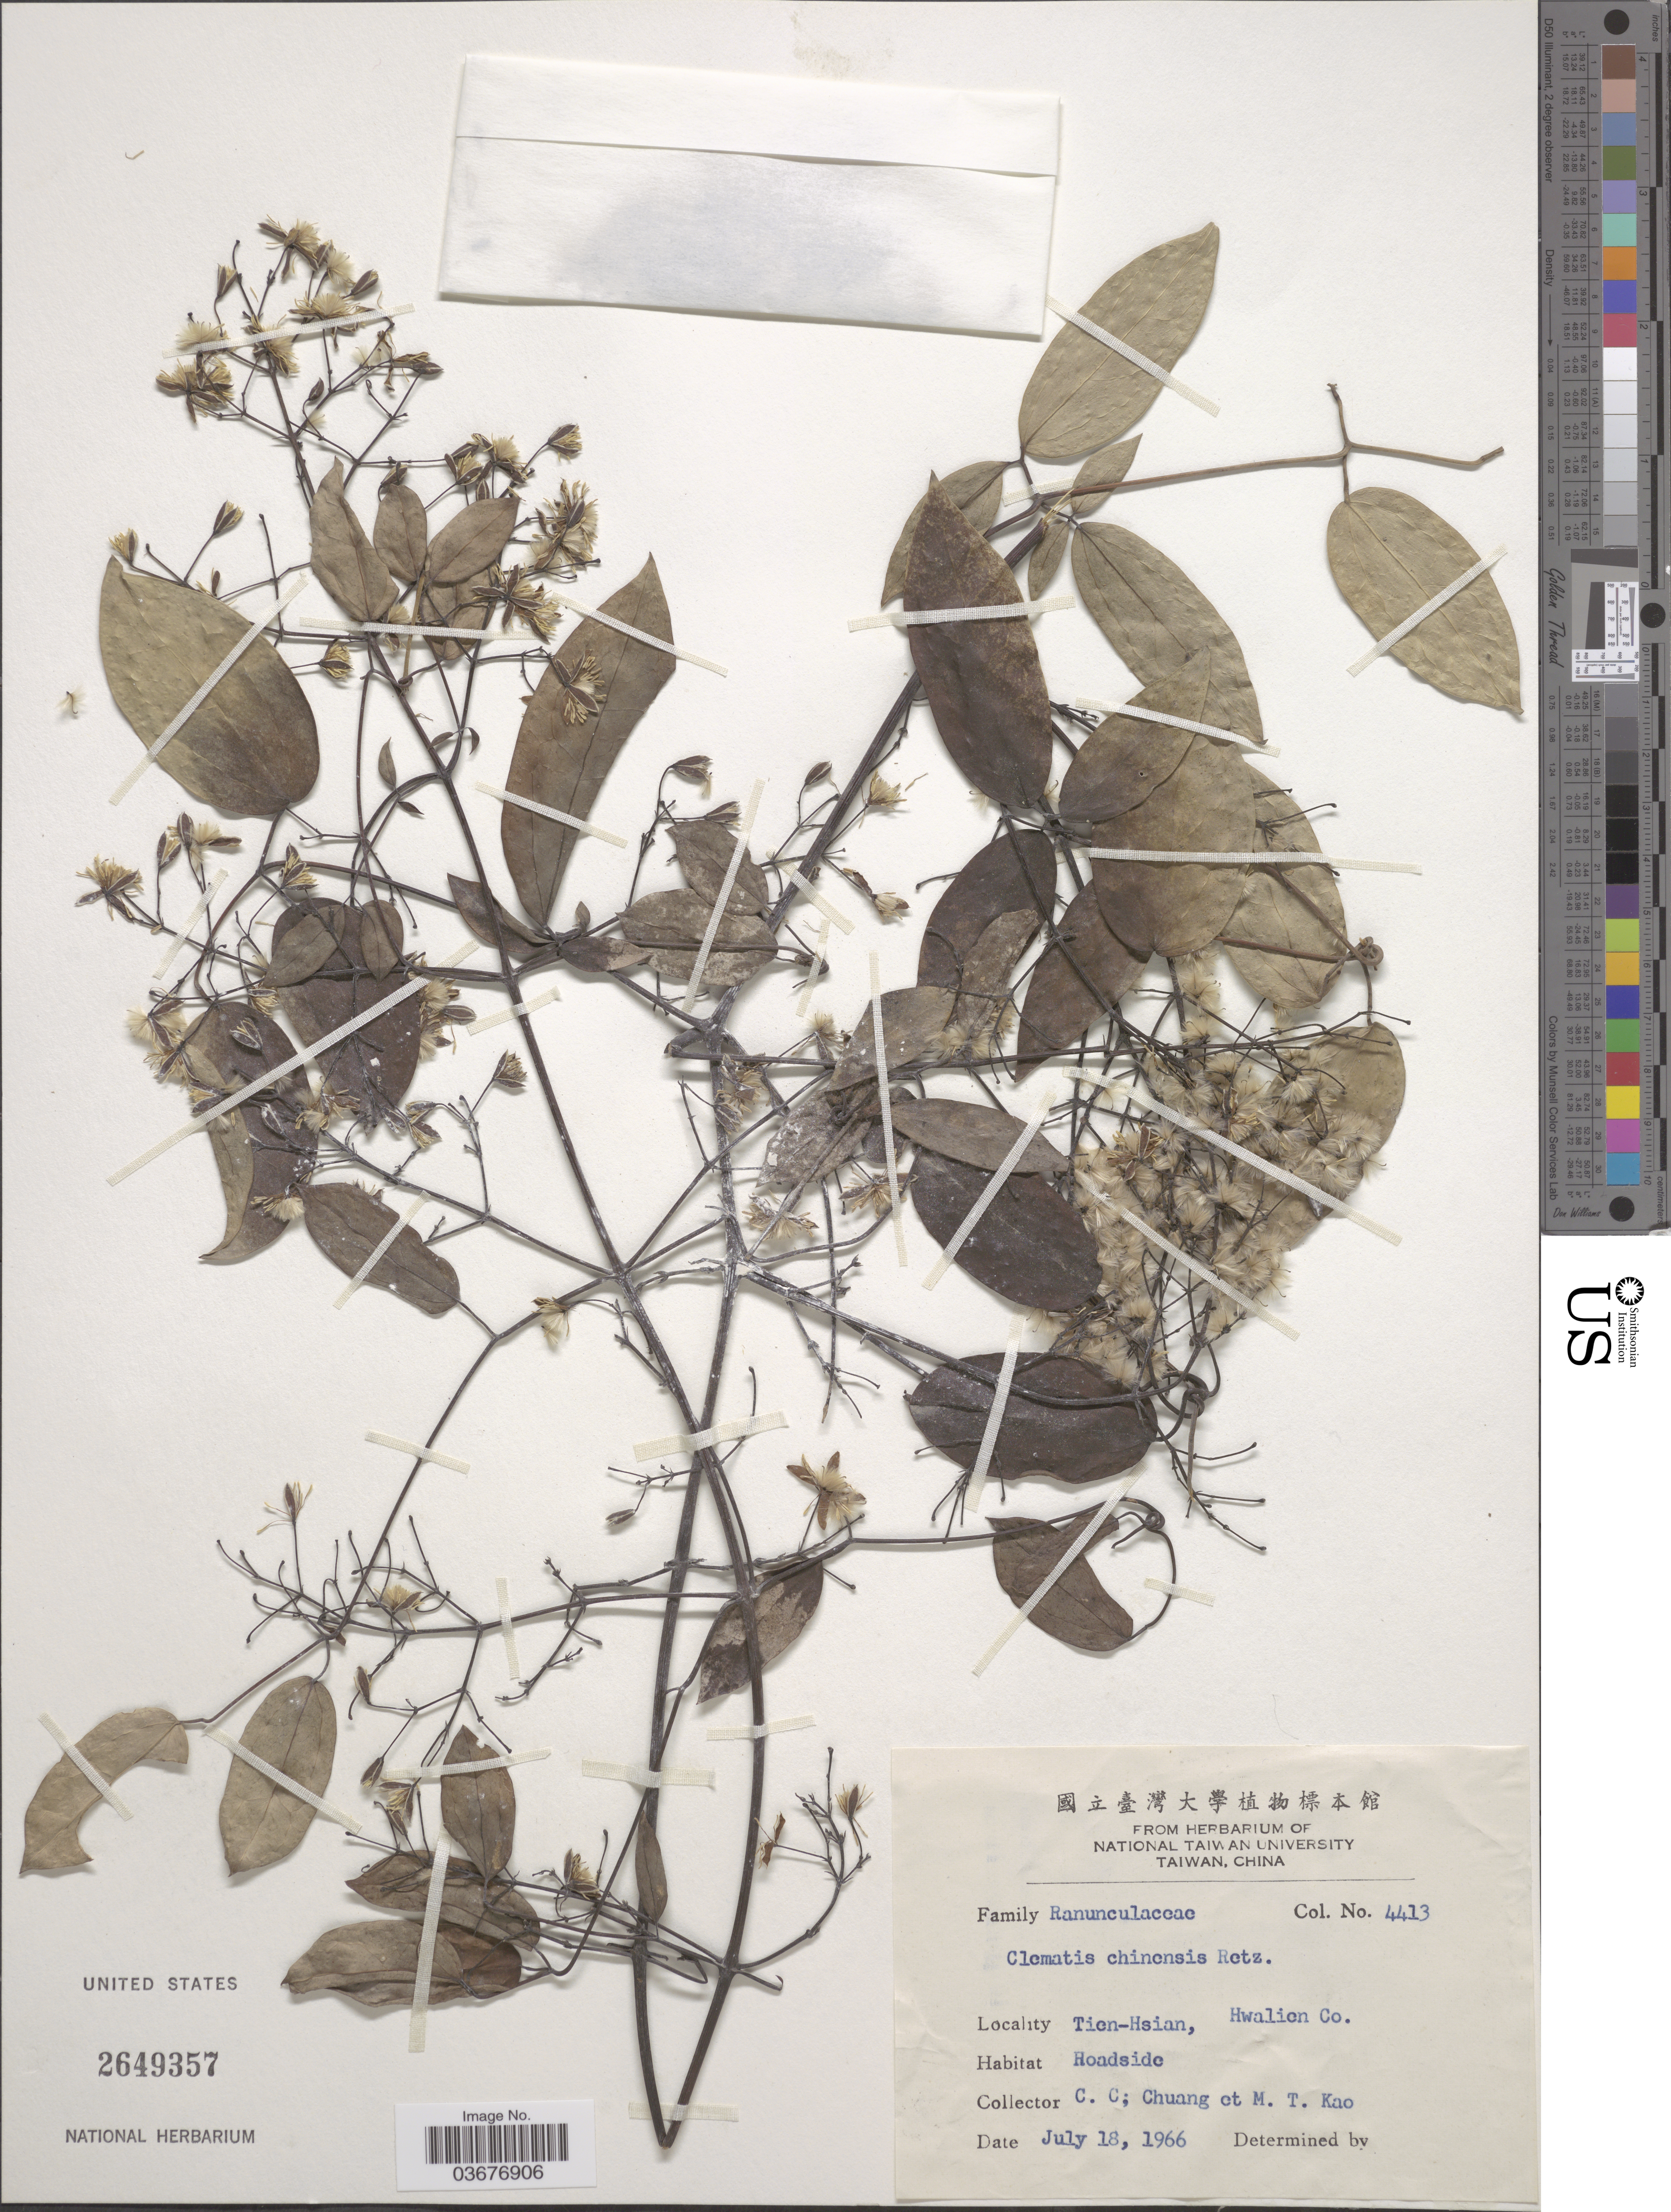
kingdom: Plantae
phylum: Tracheophyta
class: Magnoliopsida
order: Ranunculales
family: Ranunculaceae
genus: Clematis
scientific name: Clematis chinensis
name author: Retz.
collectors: C. C. Chuang & M. T. Kao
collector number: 4413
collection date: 1966-07-18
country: Taiwan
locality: Tien-Hsian, Hwalien Co.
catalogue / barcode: US 2649357